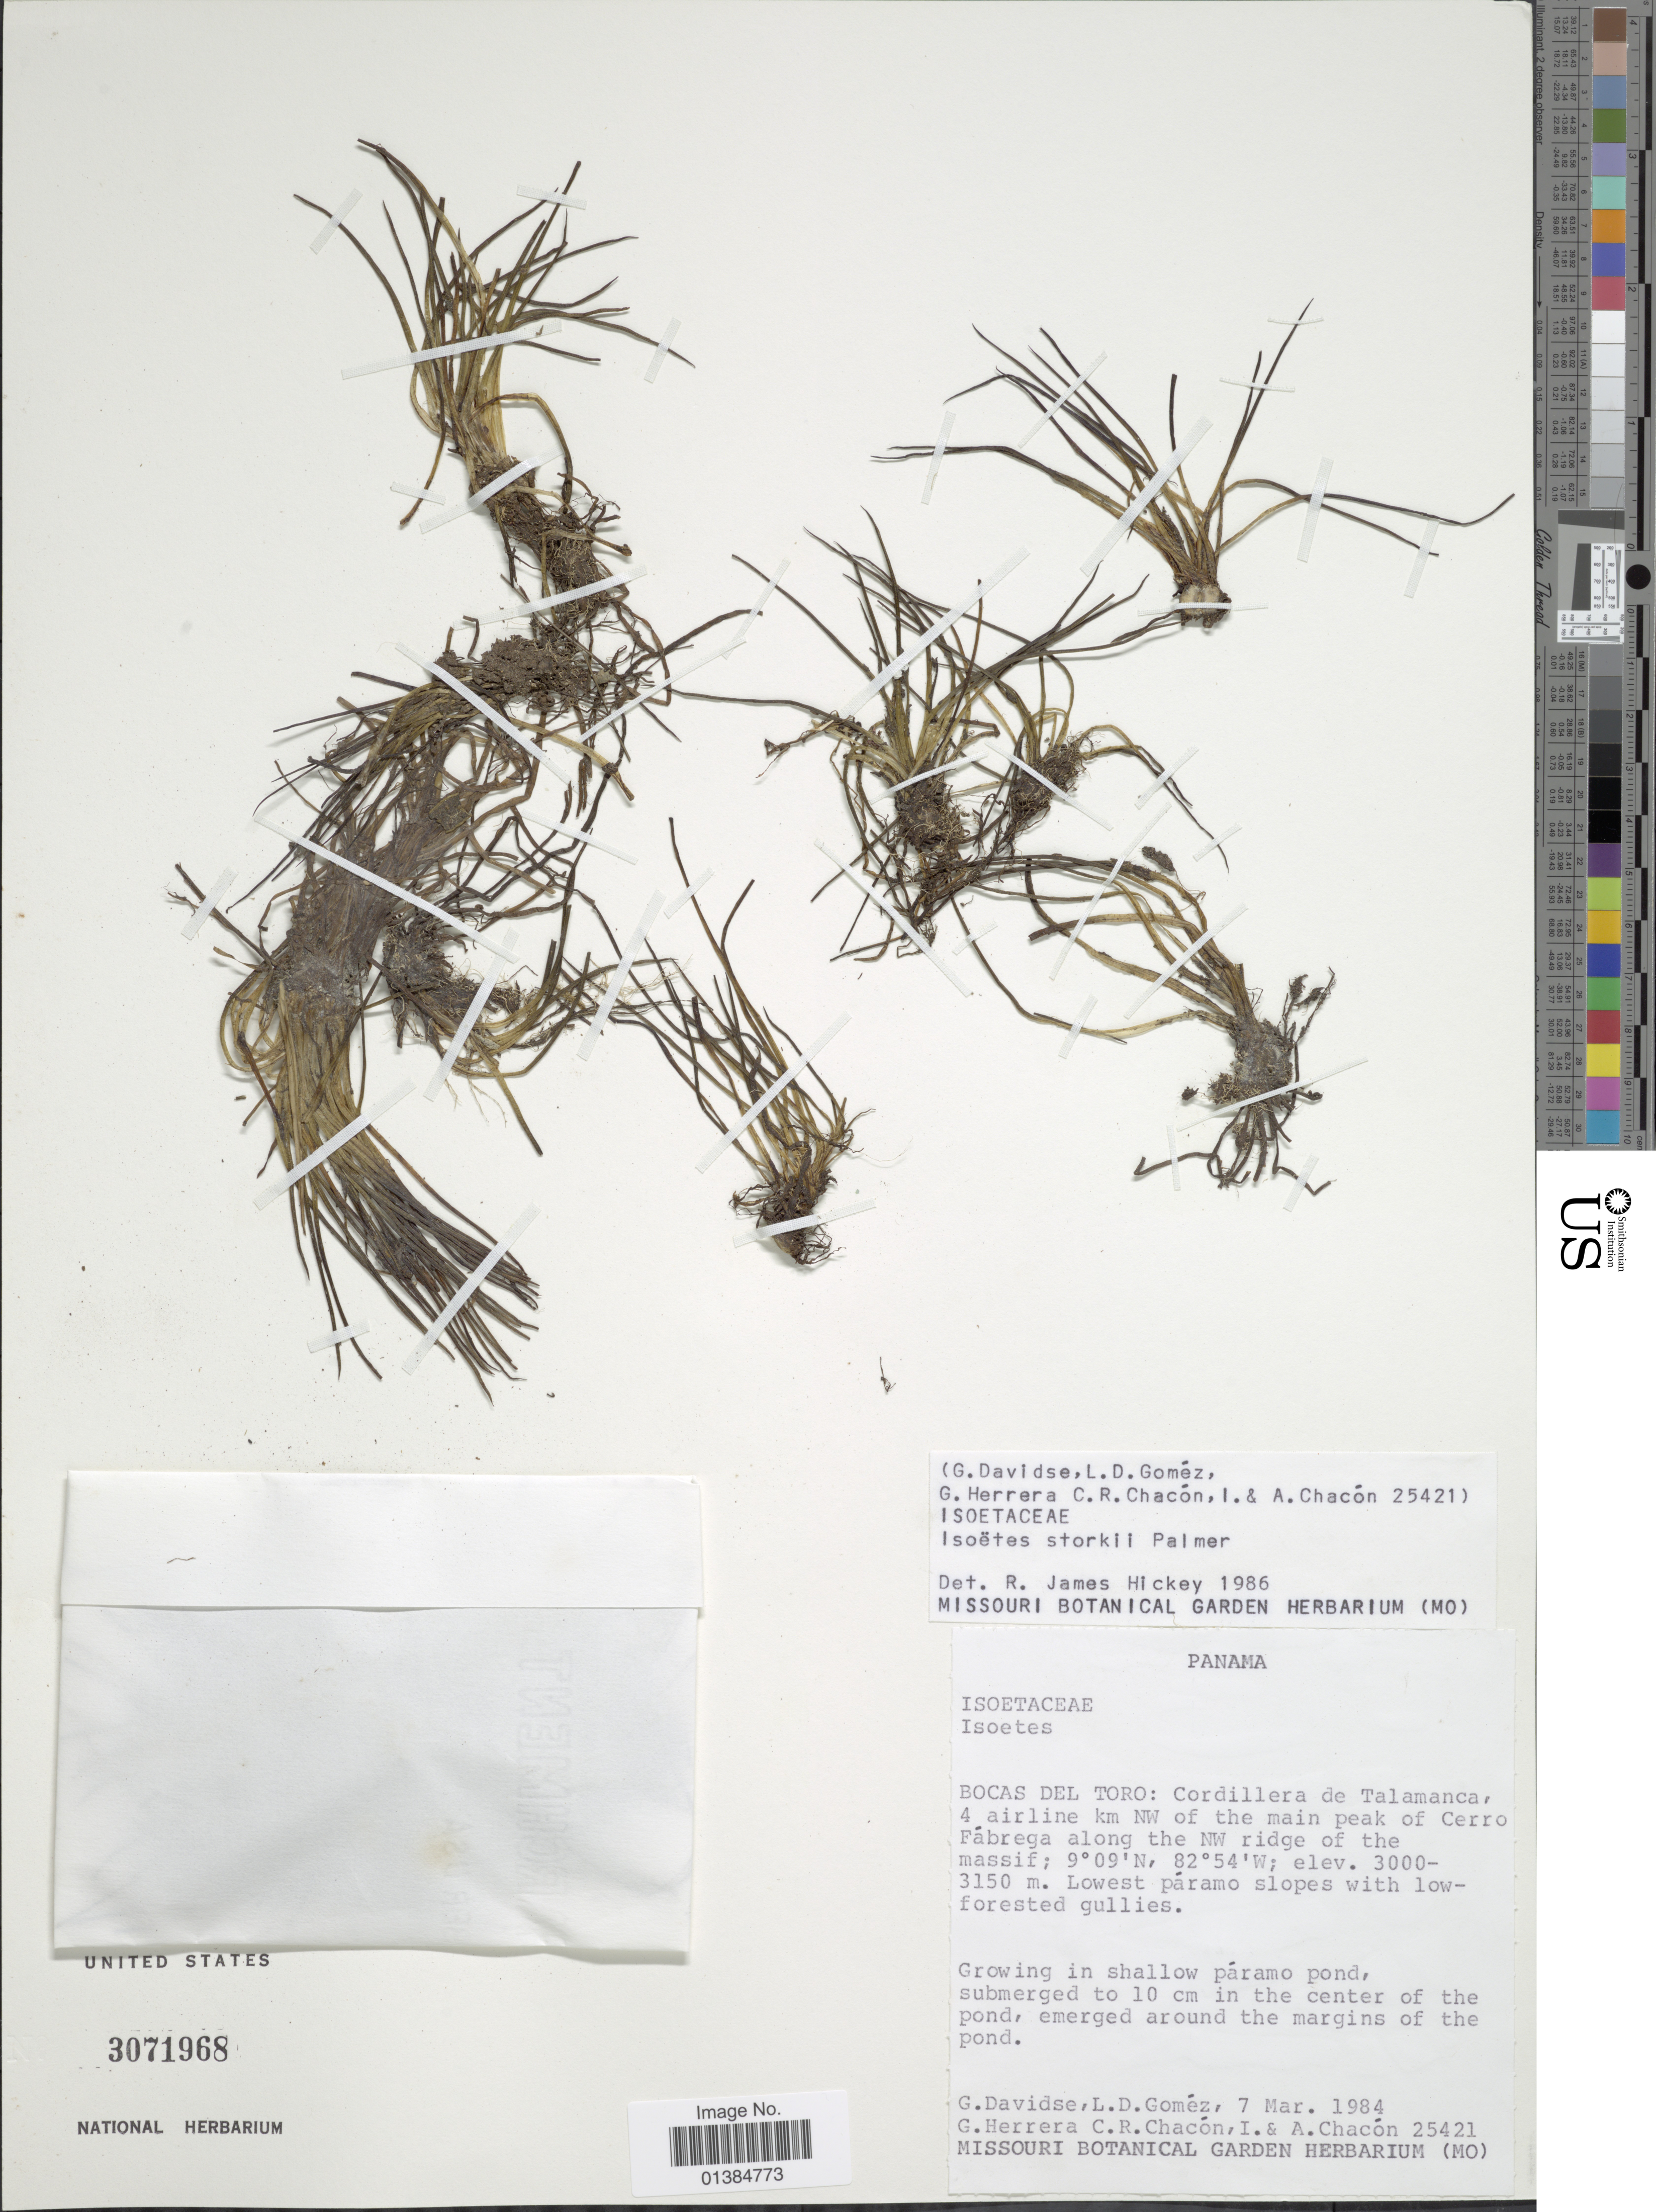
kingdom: Plantae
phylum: Tracheophyta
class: Lycopodiopsida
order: Isoetales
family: Isoetaceae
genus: Isoetes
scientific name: Isoetes storkii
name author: T.C. Palmer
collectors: G. Davidse, L. Gomez, G. Herrera, C. Chacon & et al.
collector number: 25421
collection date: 1984-03-07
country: Panama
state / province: Bocas del Toro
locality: Cordillera de Talamanca, 4 airline km NW of the main peak of Cerro Fábrega along the NW ridge of the massif.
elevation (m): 3000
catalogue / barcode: US 3071968